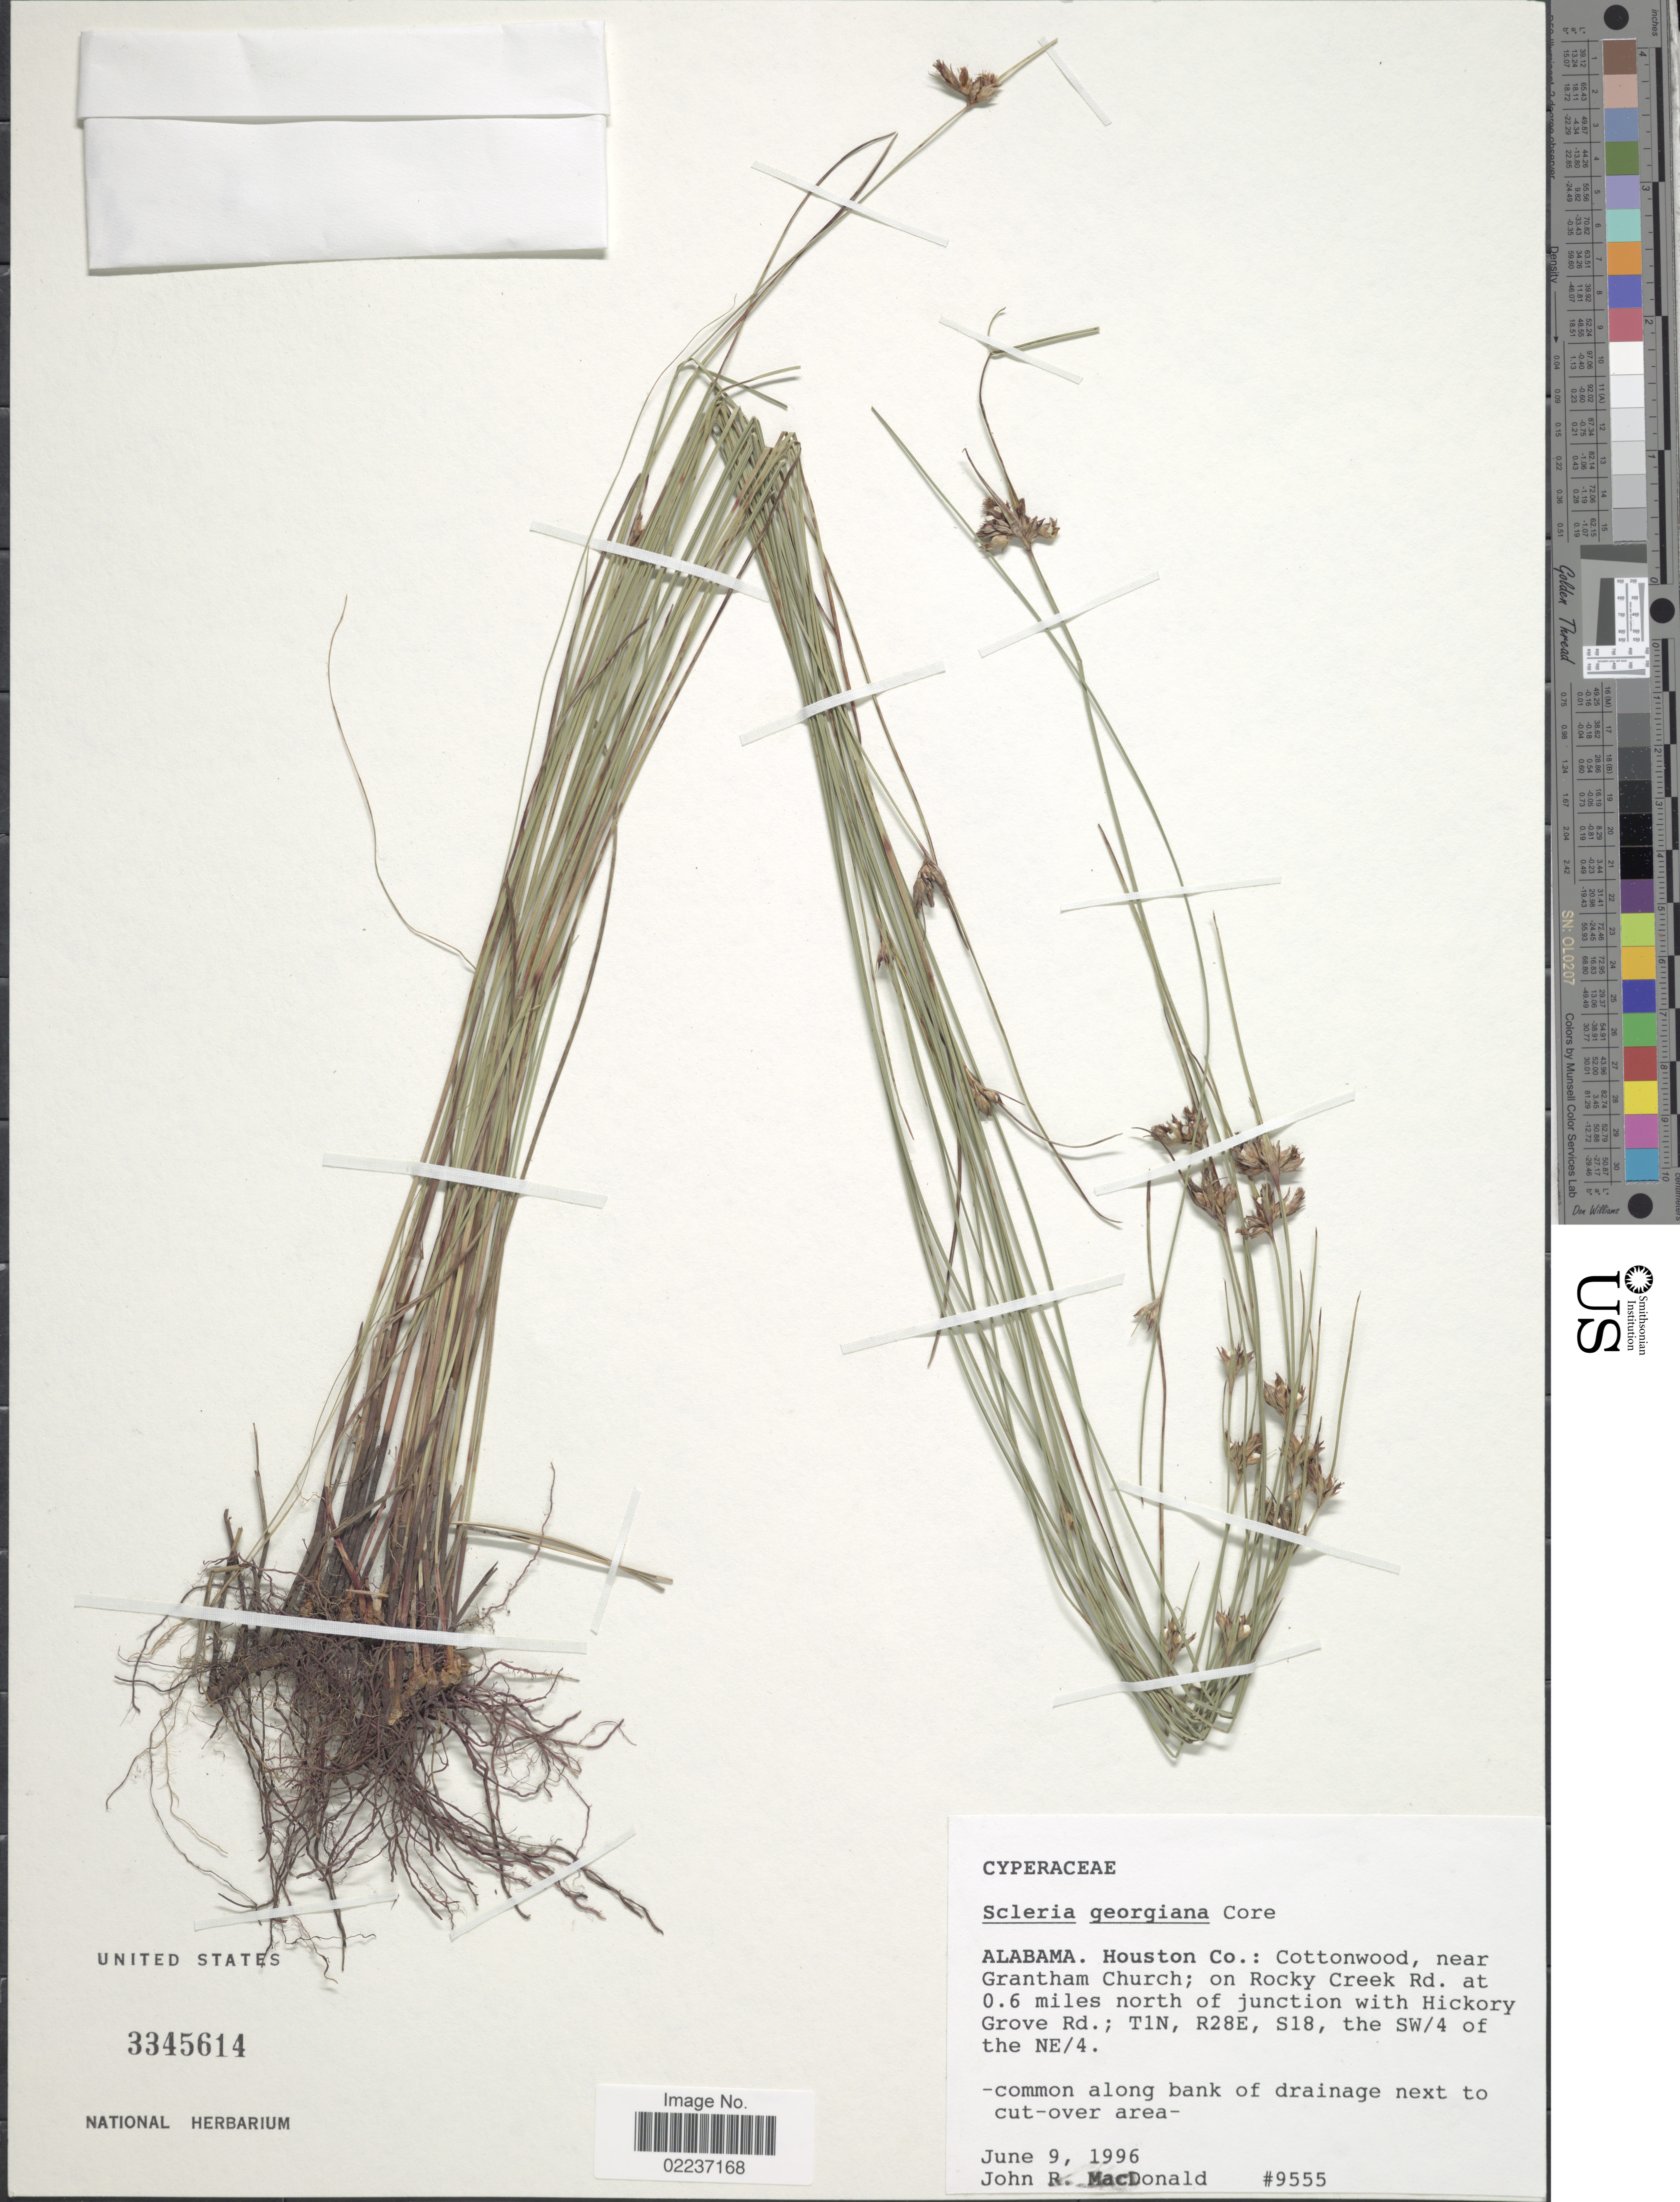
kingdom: Plantae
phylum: Tracheophyta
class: Liliopsida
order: Poales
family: Cyperaceae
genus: Scleria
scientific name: Scleria georgiana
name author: Core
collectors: J. MacDonald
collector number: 9555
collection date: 1996-06-09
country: United States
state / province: Alabama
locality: Houston Co.: Cottonwood, near Grantham Church; on Rocky Creed Rd., at 0.6 miles north of junction with Hickory Grove Rd., T1N, R28E, S18, the SW/4 of the NE/4, along bank of drainage next to cut-over area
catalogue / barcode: US 3345614